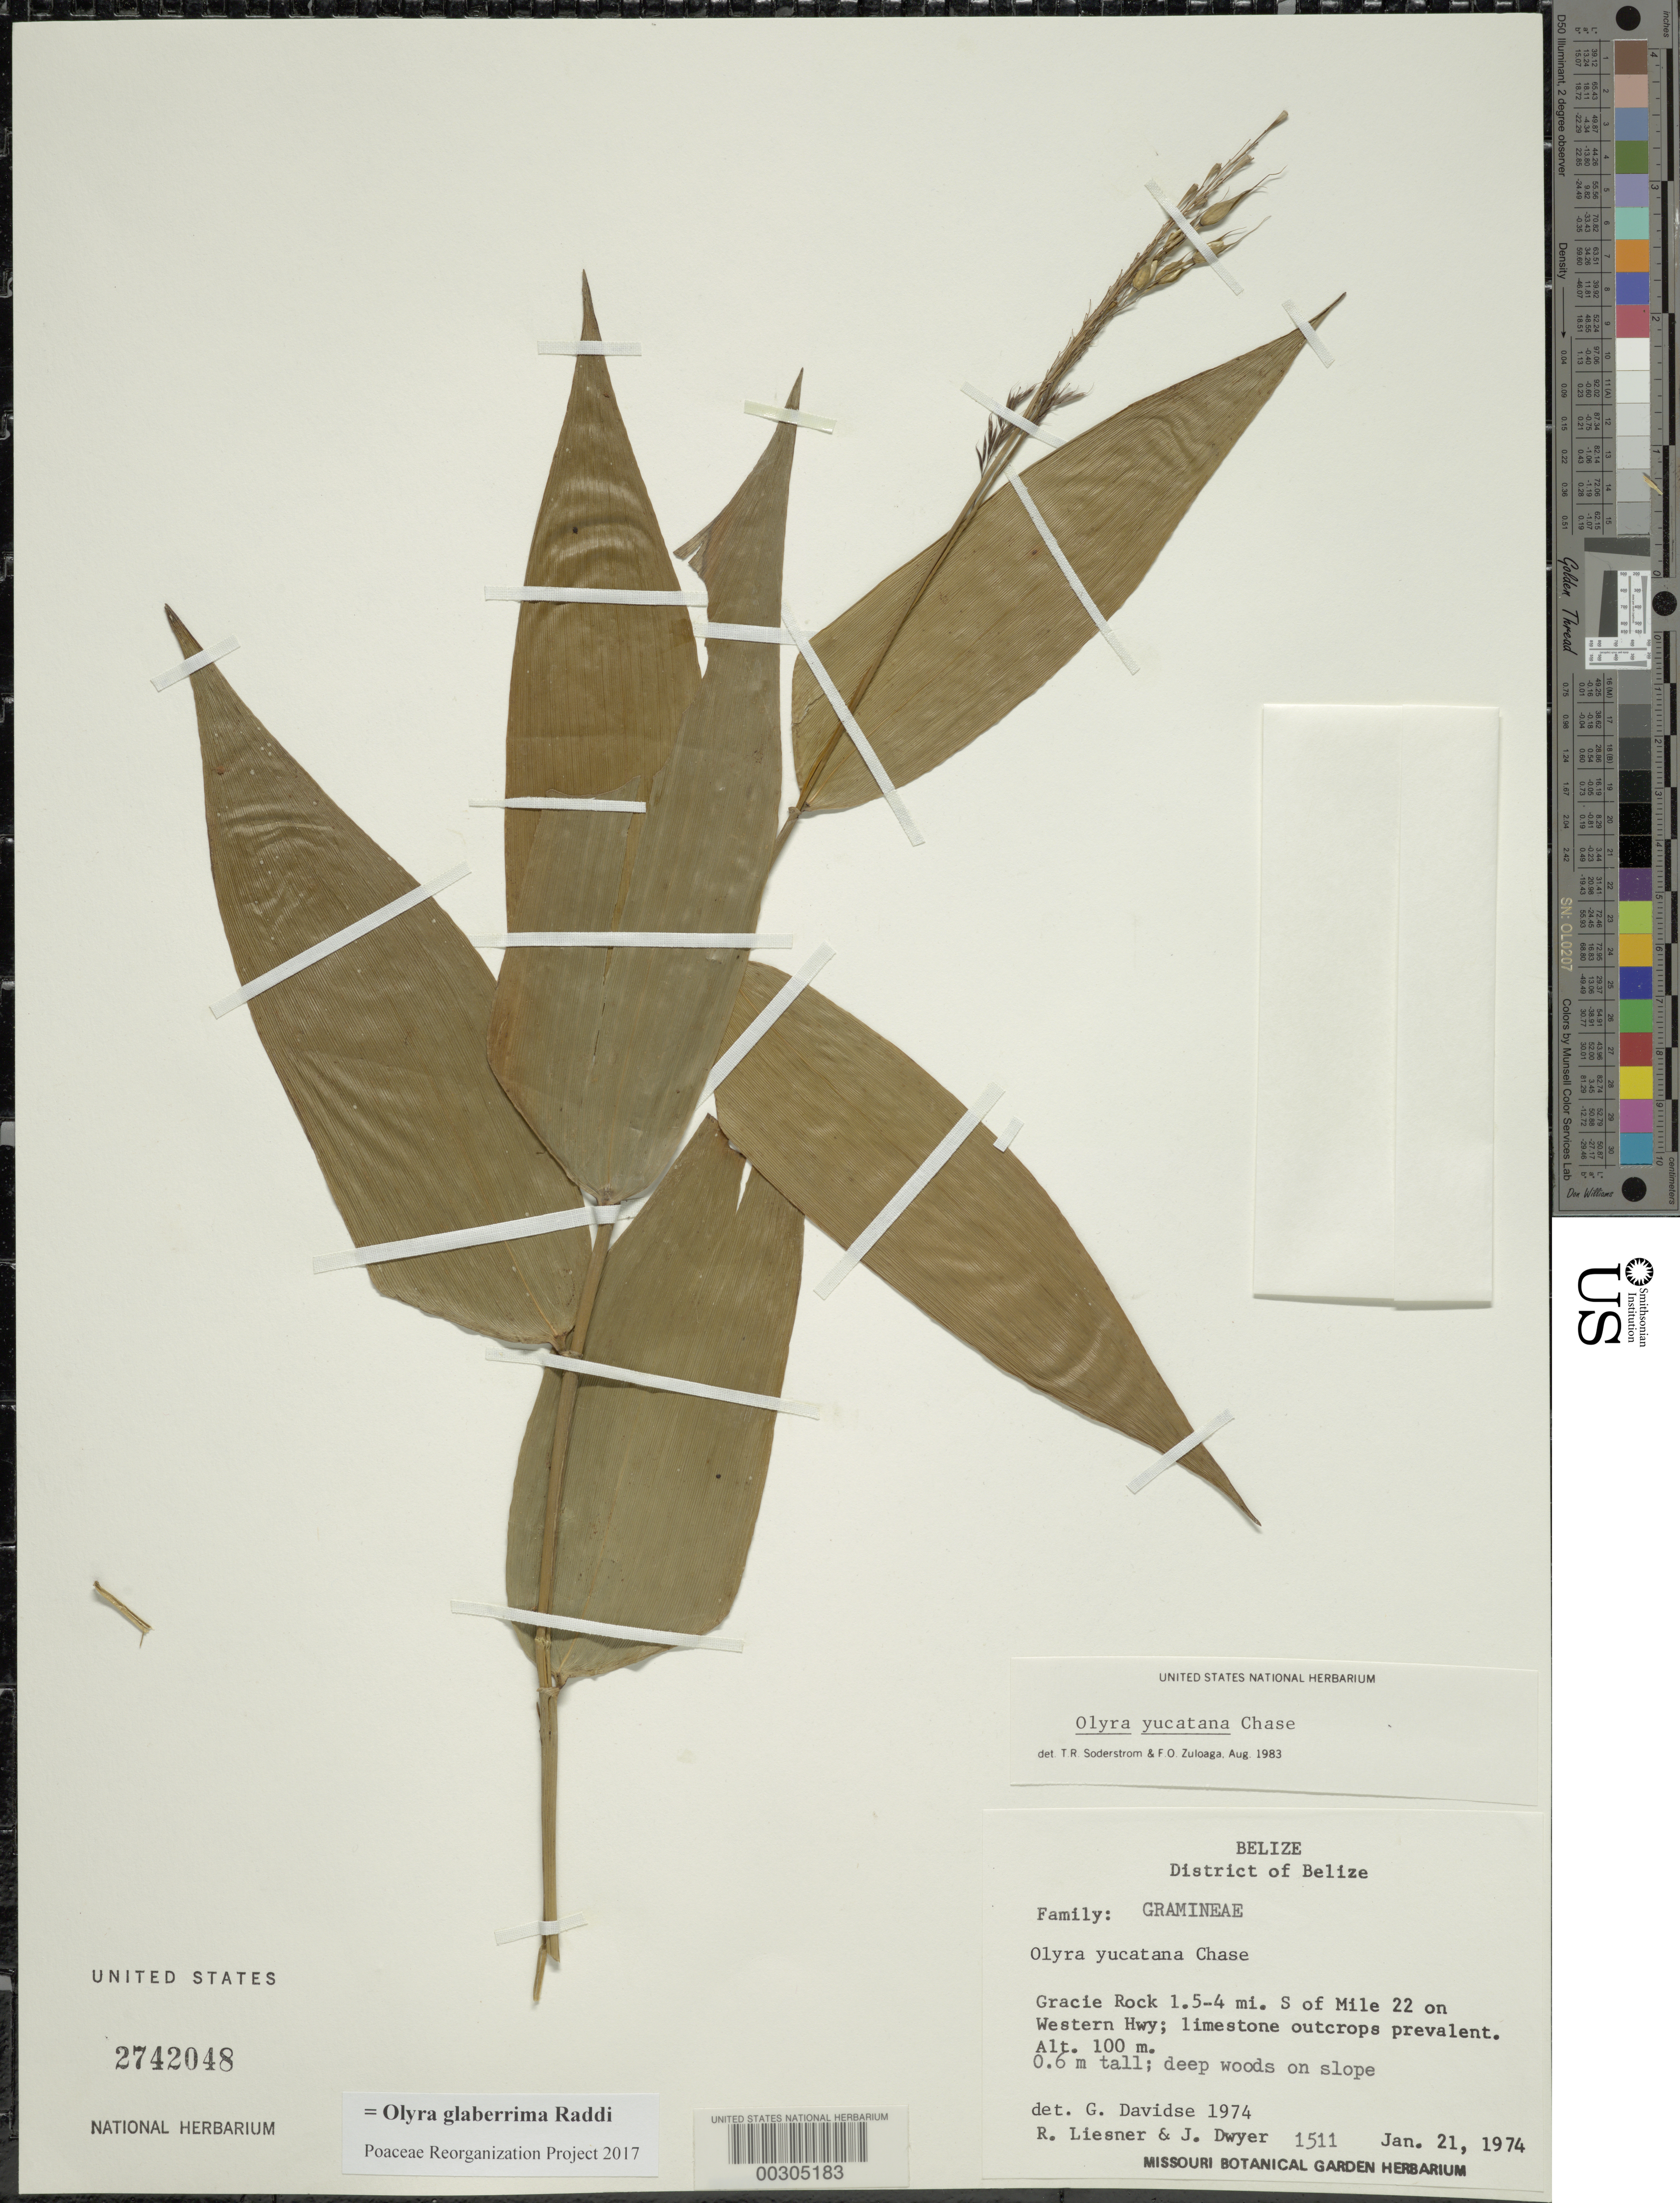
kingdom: Plantae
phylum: Tracheophyta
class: Liliopsida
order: Poales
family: Poaceae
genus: Olyra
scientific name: Olyra glaberrima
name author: Raddi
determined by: Poaceae Reorganization Project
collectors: R. L. Liesner & J. D. Dwyer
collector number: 1511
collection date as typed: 21 Jan 1974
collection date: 1974-01-21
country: Belize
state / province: Belize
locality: Gracie Rock, mile 22 on Western Hwy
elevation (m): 100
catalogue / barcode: US 2742048